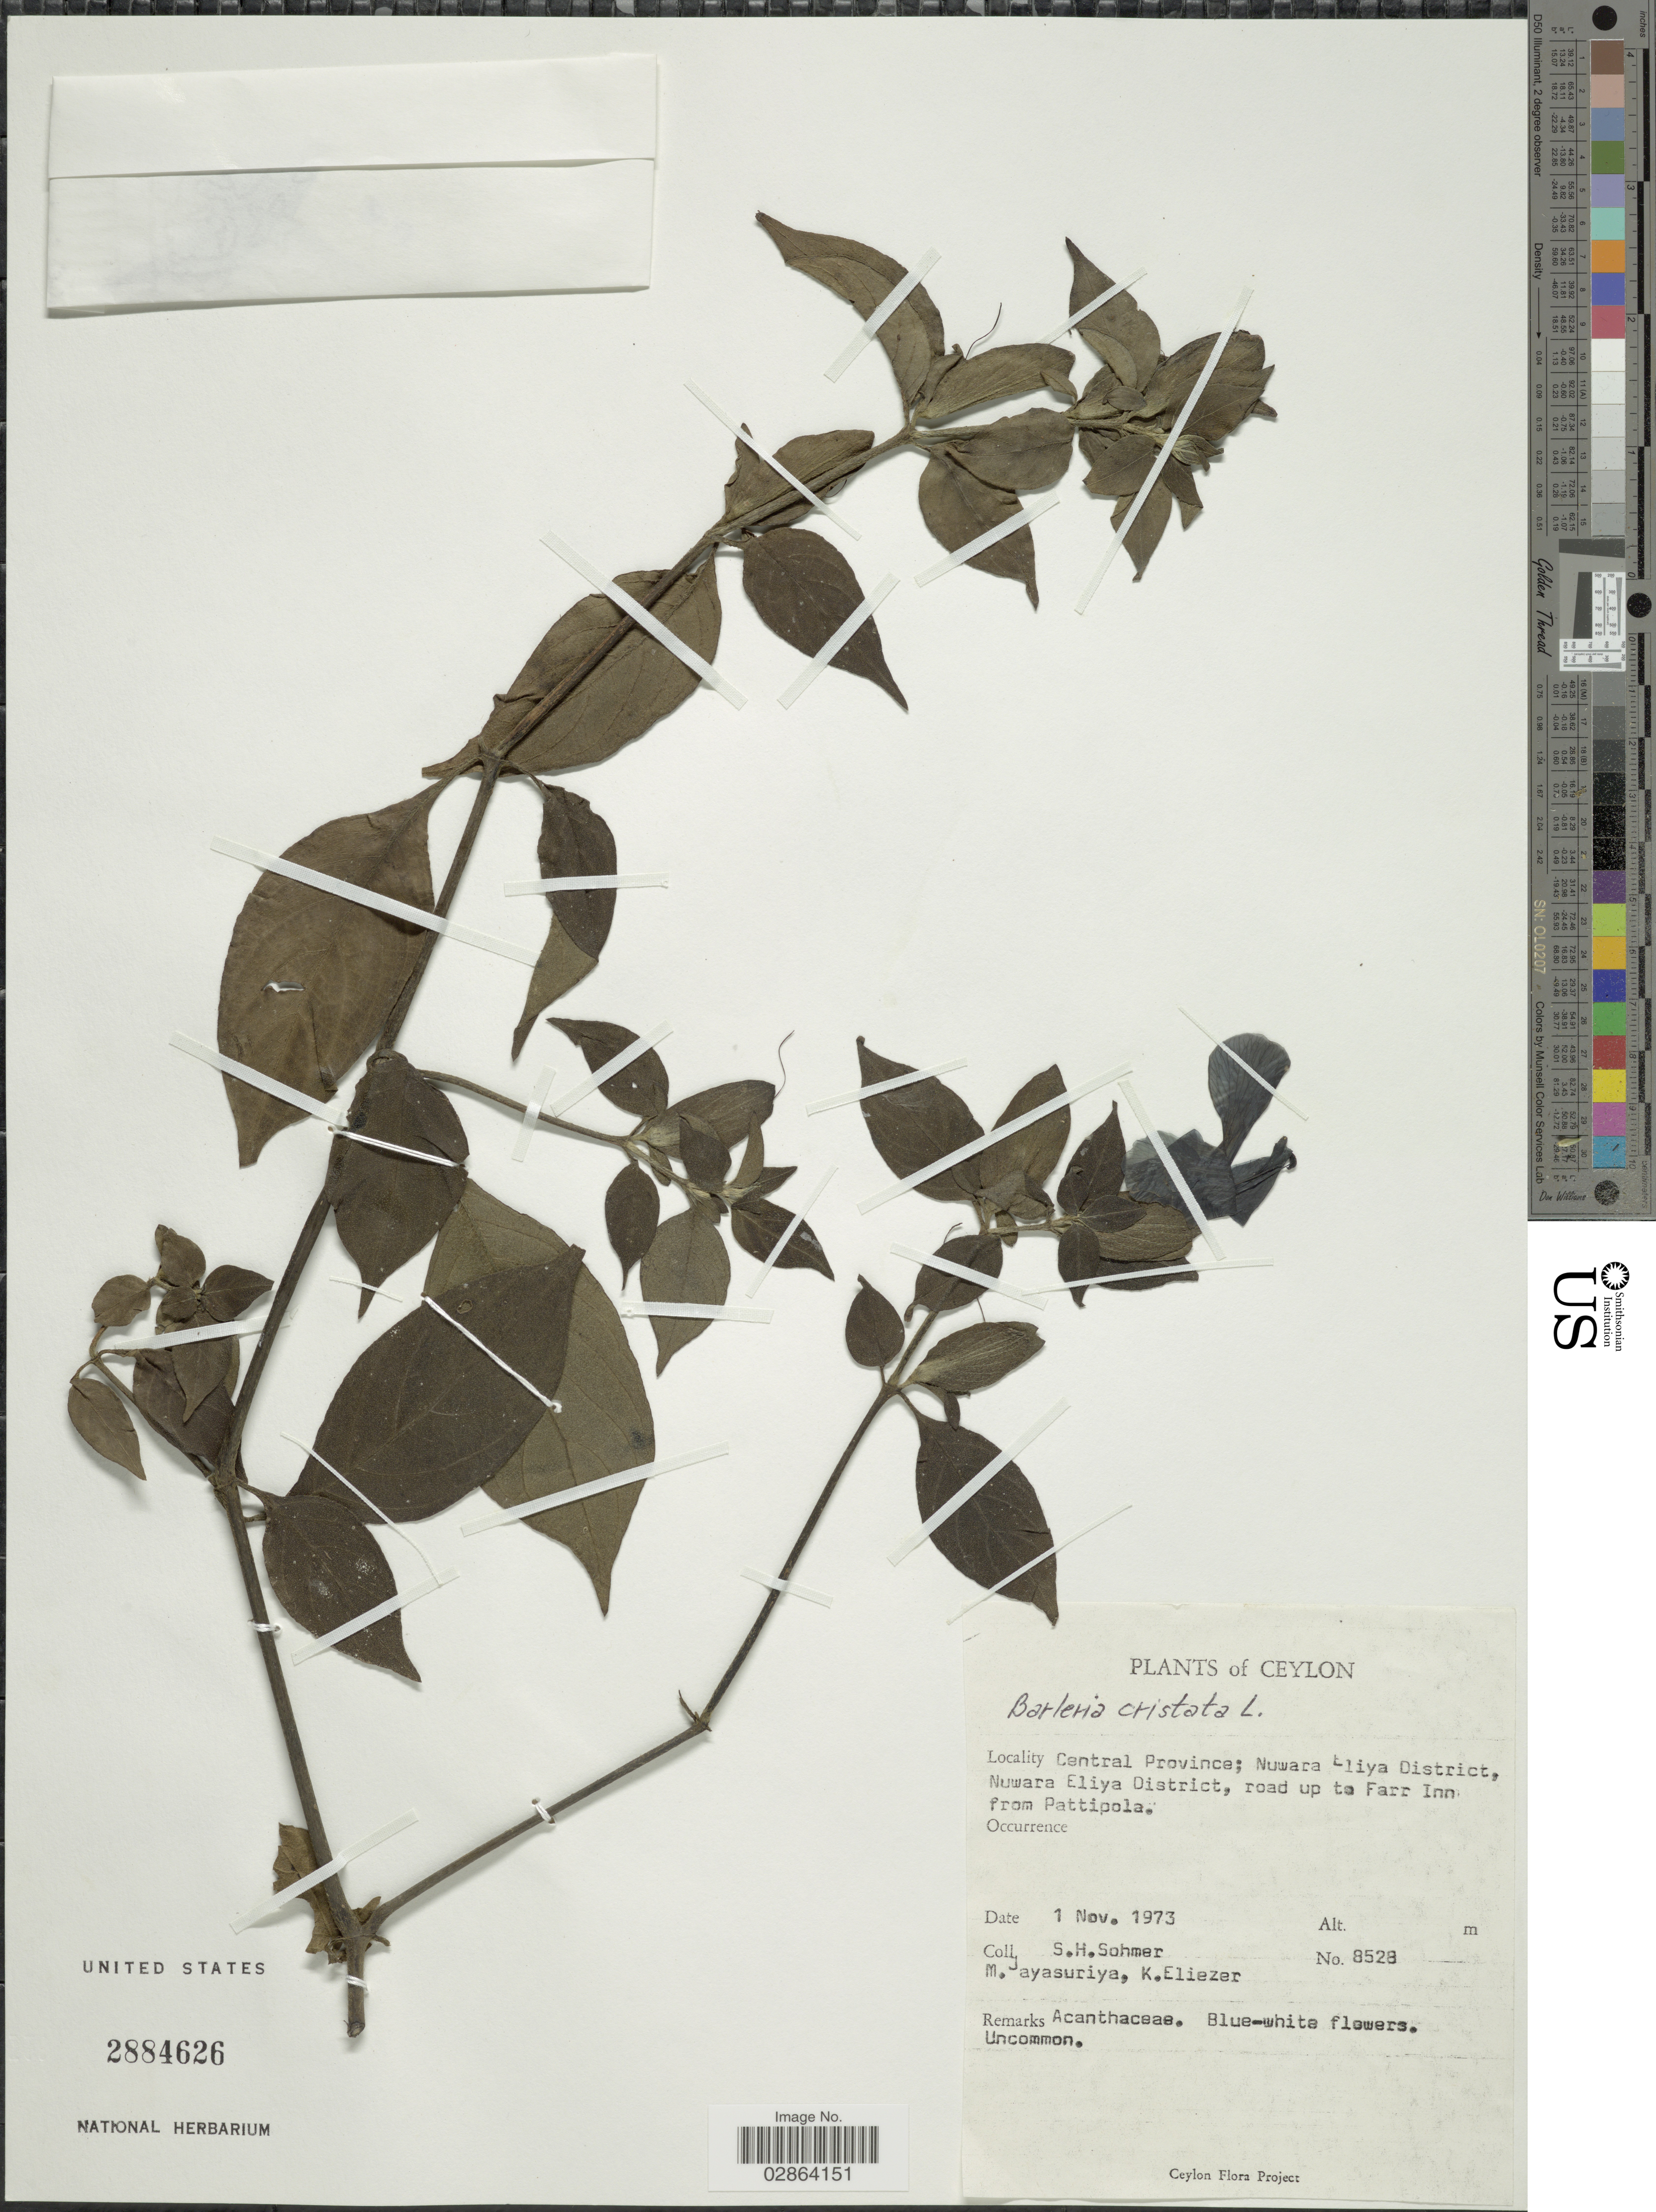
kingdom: Plantae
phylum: Tracheophyta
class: Magnoliopsida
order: Lamiales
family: Acanthaceae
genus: Barleria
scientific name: Barleria cristata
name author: L.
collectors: S. H. Sohmer, M. Jayasuriya & K. Eliezer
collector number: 8528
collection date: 1973-11-01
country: Sri Lanka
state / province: Central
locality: Ceylon, Central Province; Nuwara Eliya District, Nuwara Eliya District, road up to Farr Inn from Pattipola.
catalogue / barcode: US 2884626